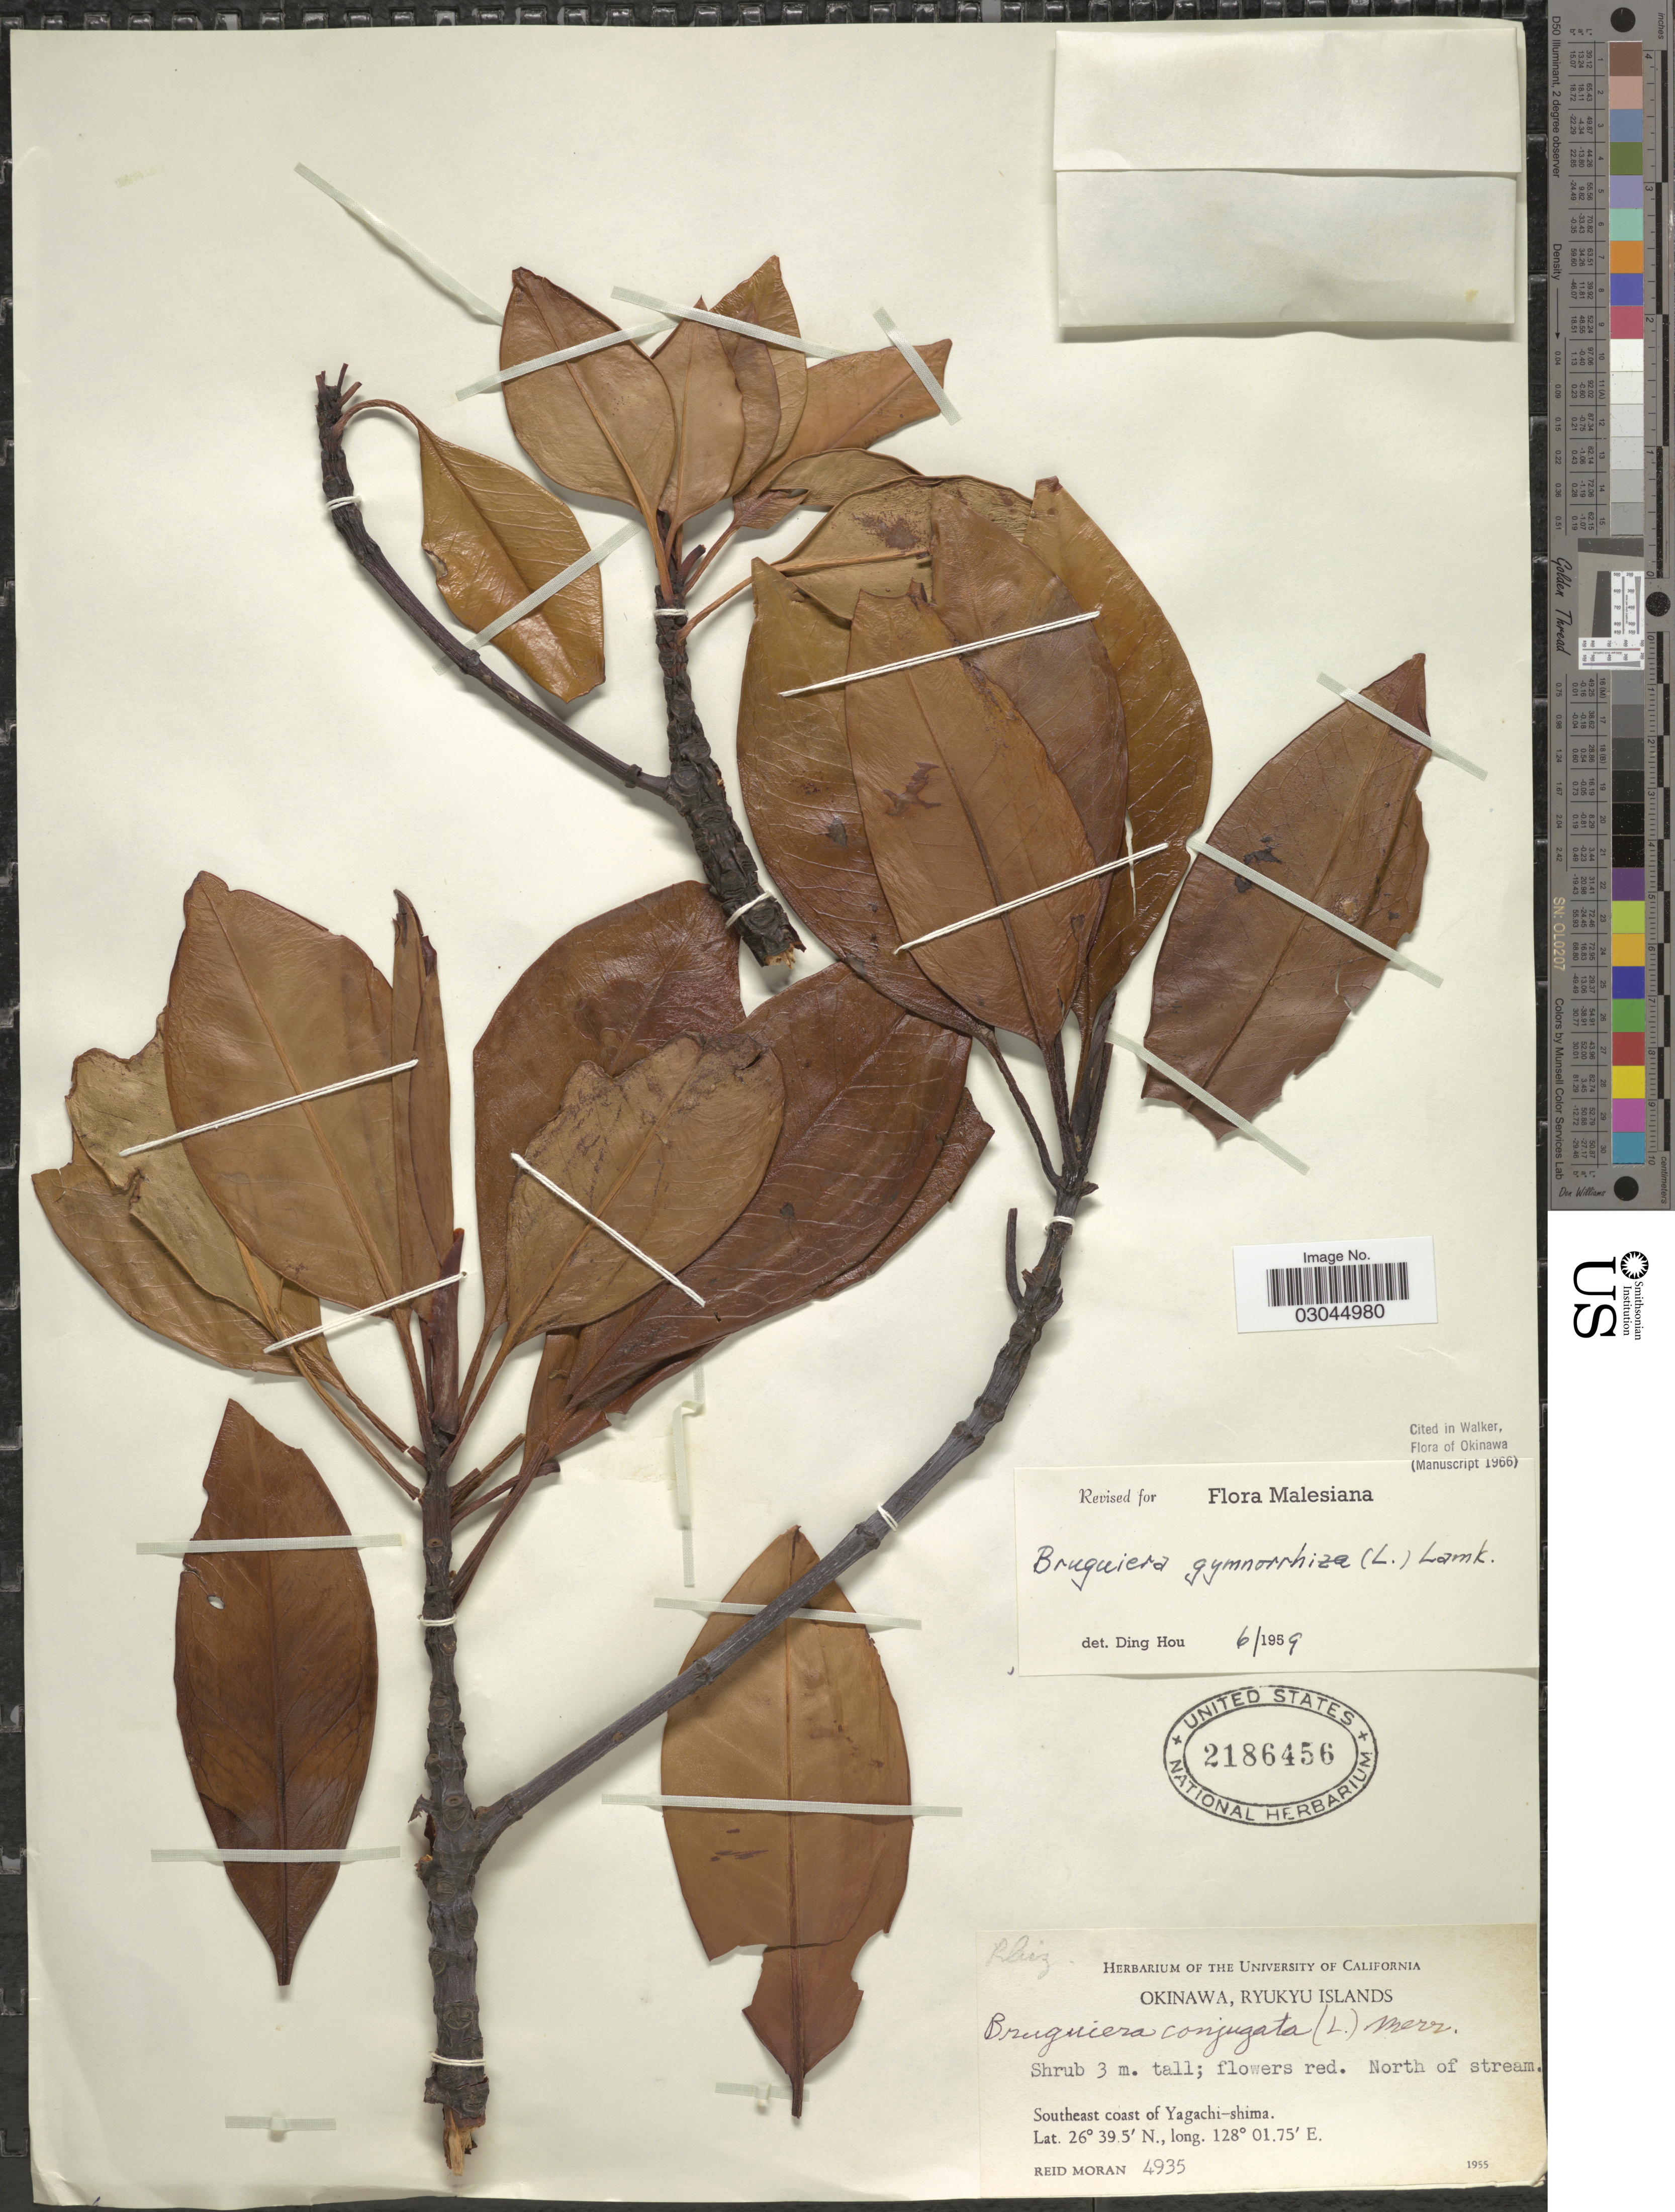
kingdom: Plantae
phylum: Tracheophyta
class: Magnoliopsida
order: Malpighiales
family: Rhizophoraceae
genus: Bruguiera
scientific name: Bruguiera gymnorhiza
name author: (L.) Savigny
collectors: R. Moran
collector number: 4935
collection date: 1955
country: Japan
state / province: Okinawa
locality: Okinawa, Ryukyu Islands, Southeast coast of Yagachi-shima, North of stream.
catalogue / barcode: US 2186456